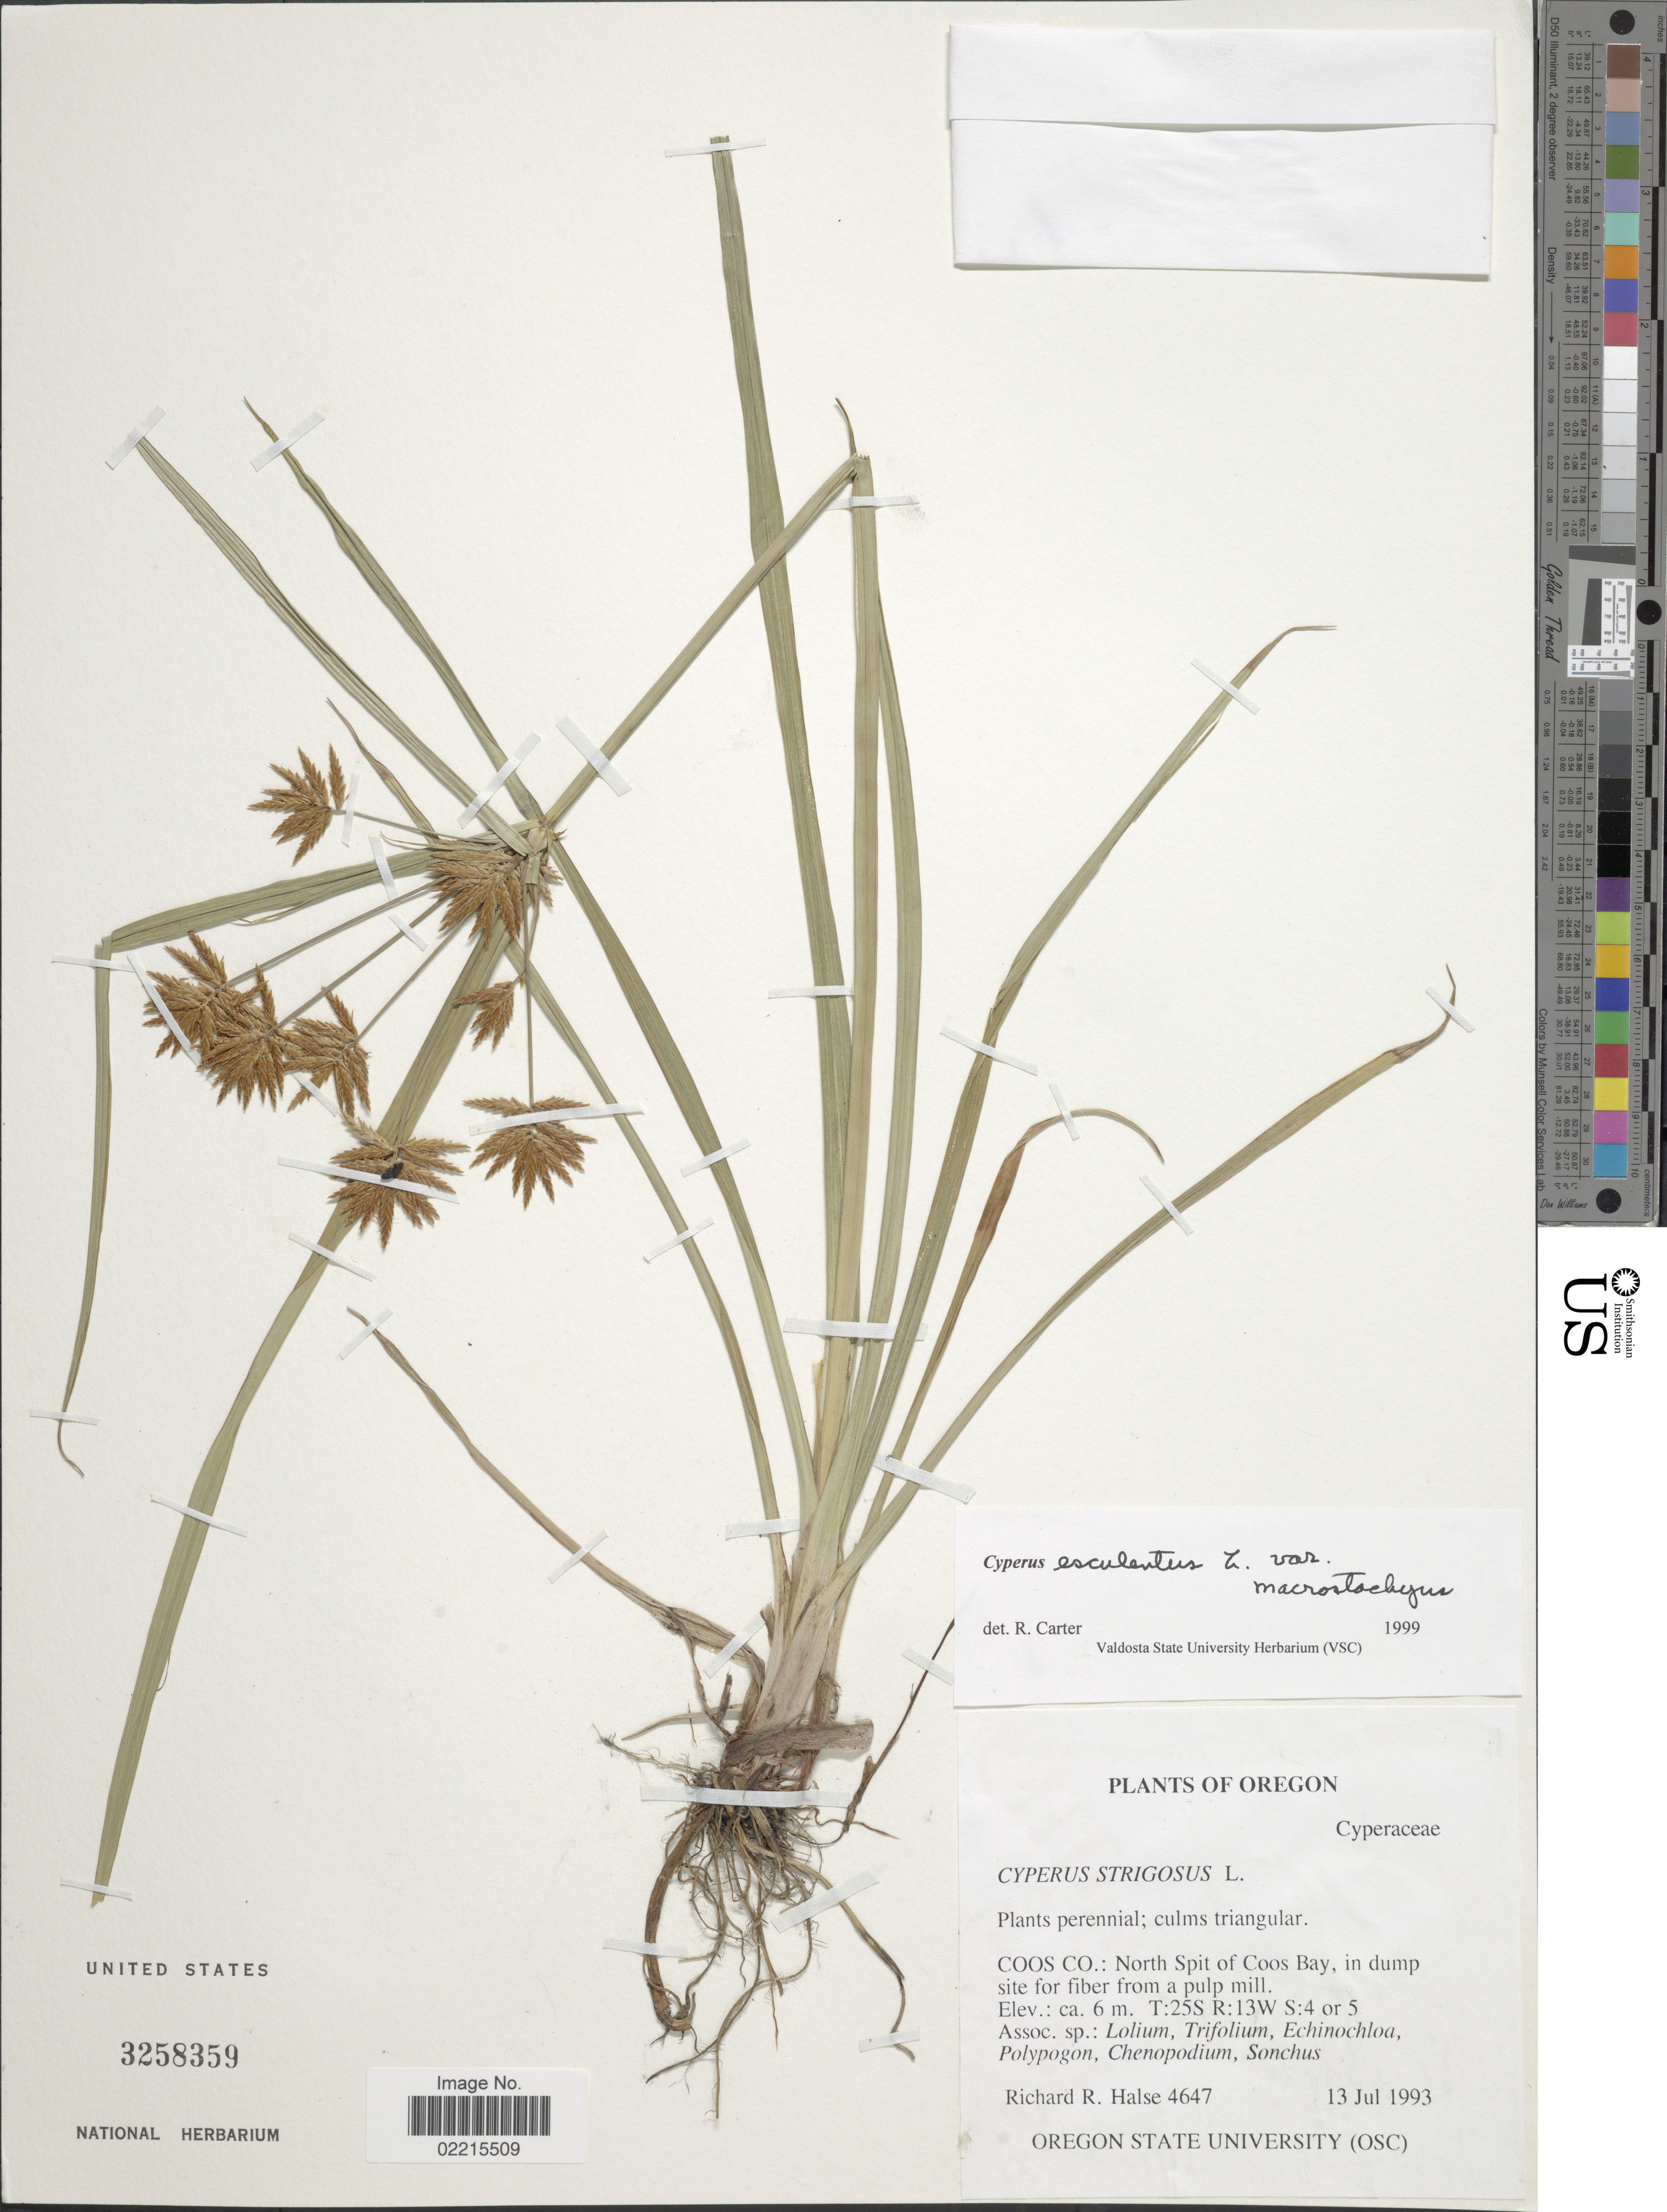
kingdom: Plantae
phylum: Tracheophyta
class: Liliopsida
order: Poales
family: Cyperaceae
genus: Cyperus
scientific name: Cyperus esculentus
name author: L.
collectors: R. Halse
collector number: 4647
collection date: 1993-07-13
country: United States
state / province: Oregon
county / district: Coos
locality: Cooc Co: North Spit of Coos Bay, in dump site for fiber from a pulp mill T:25S R:13W S: 4 or 5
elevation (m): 6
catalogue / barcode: US 3258359